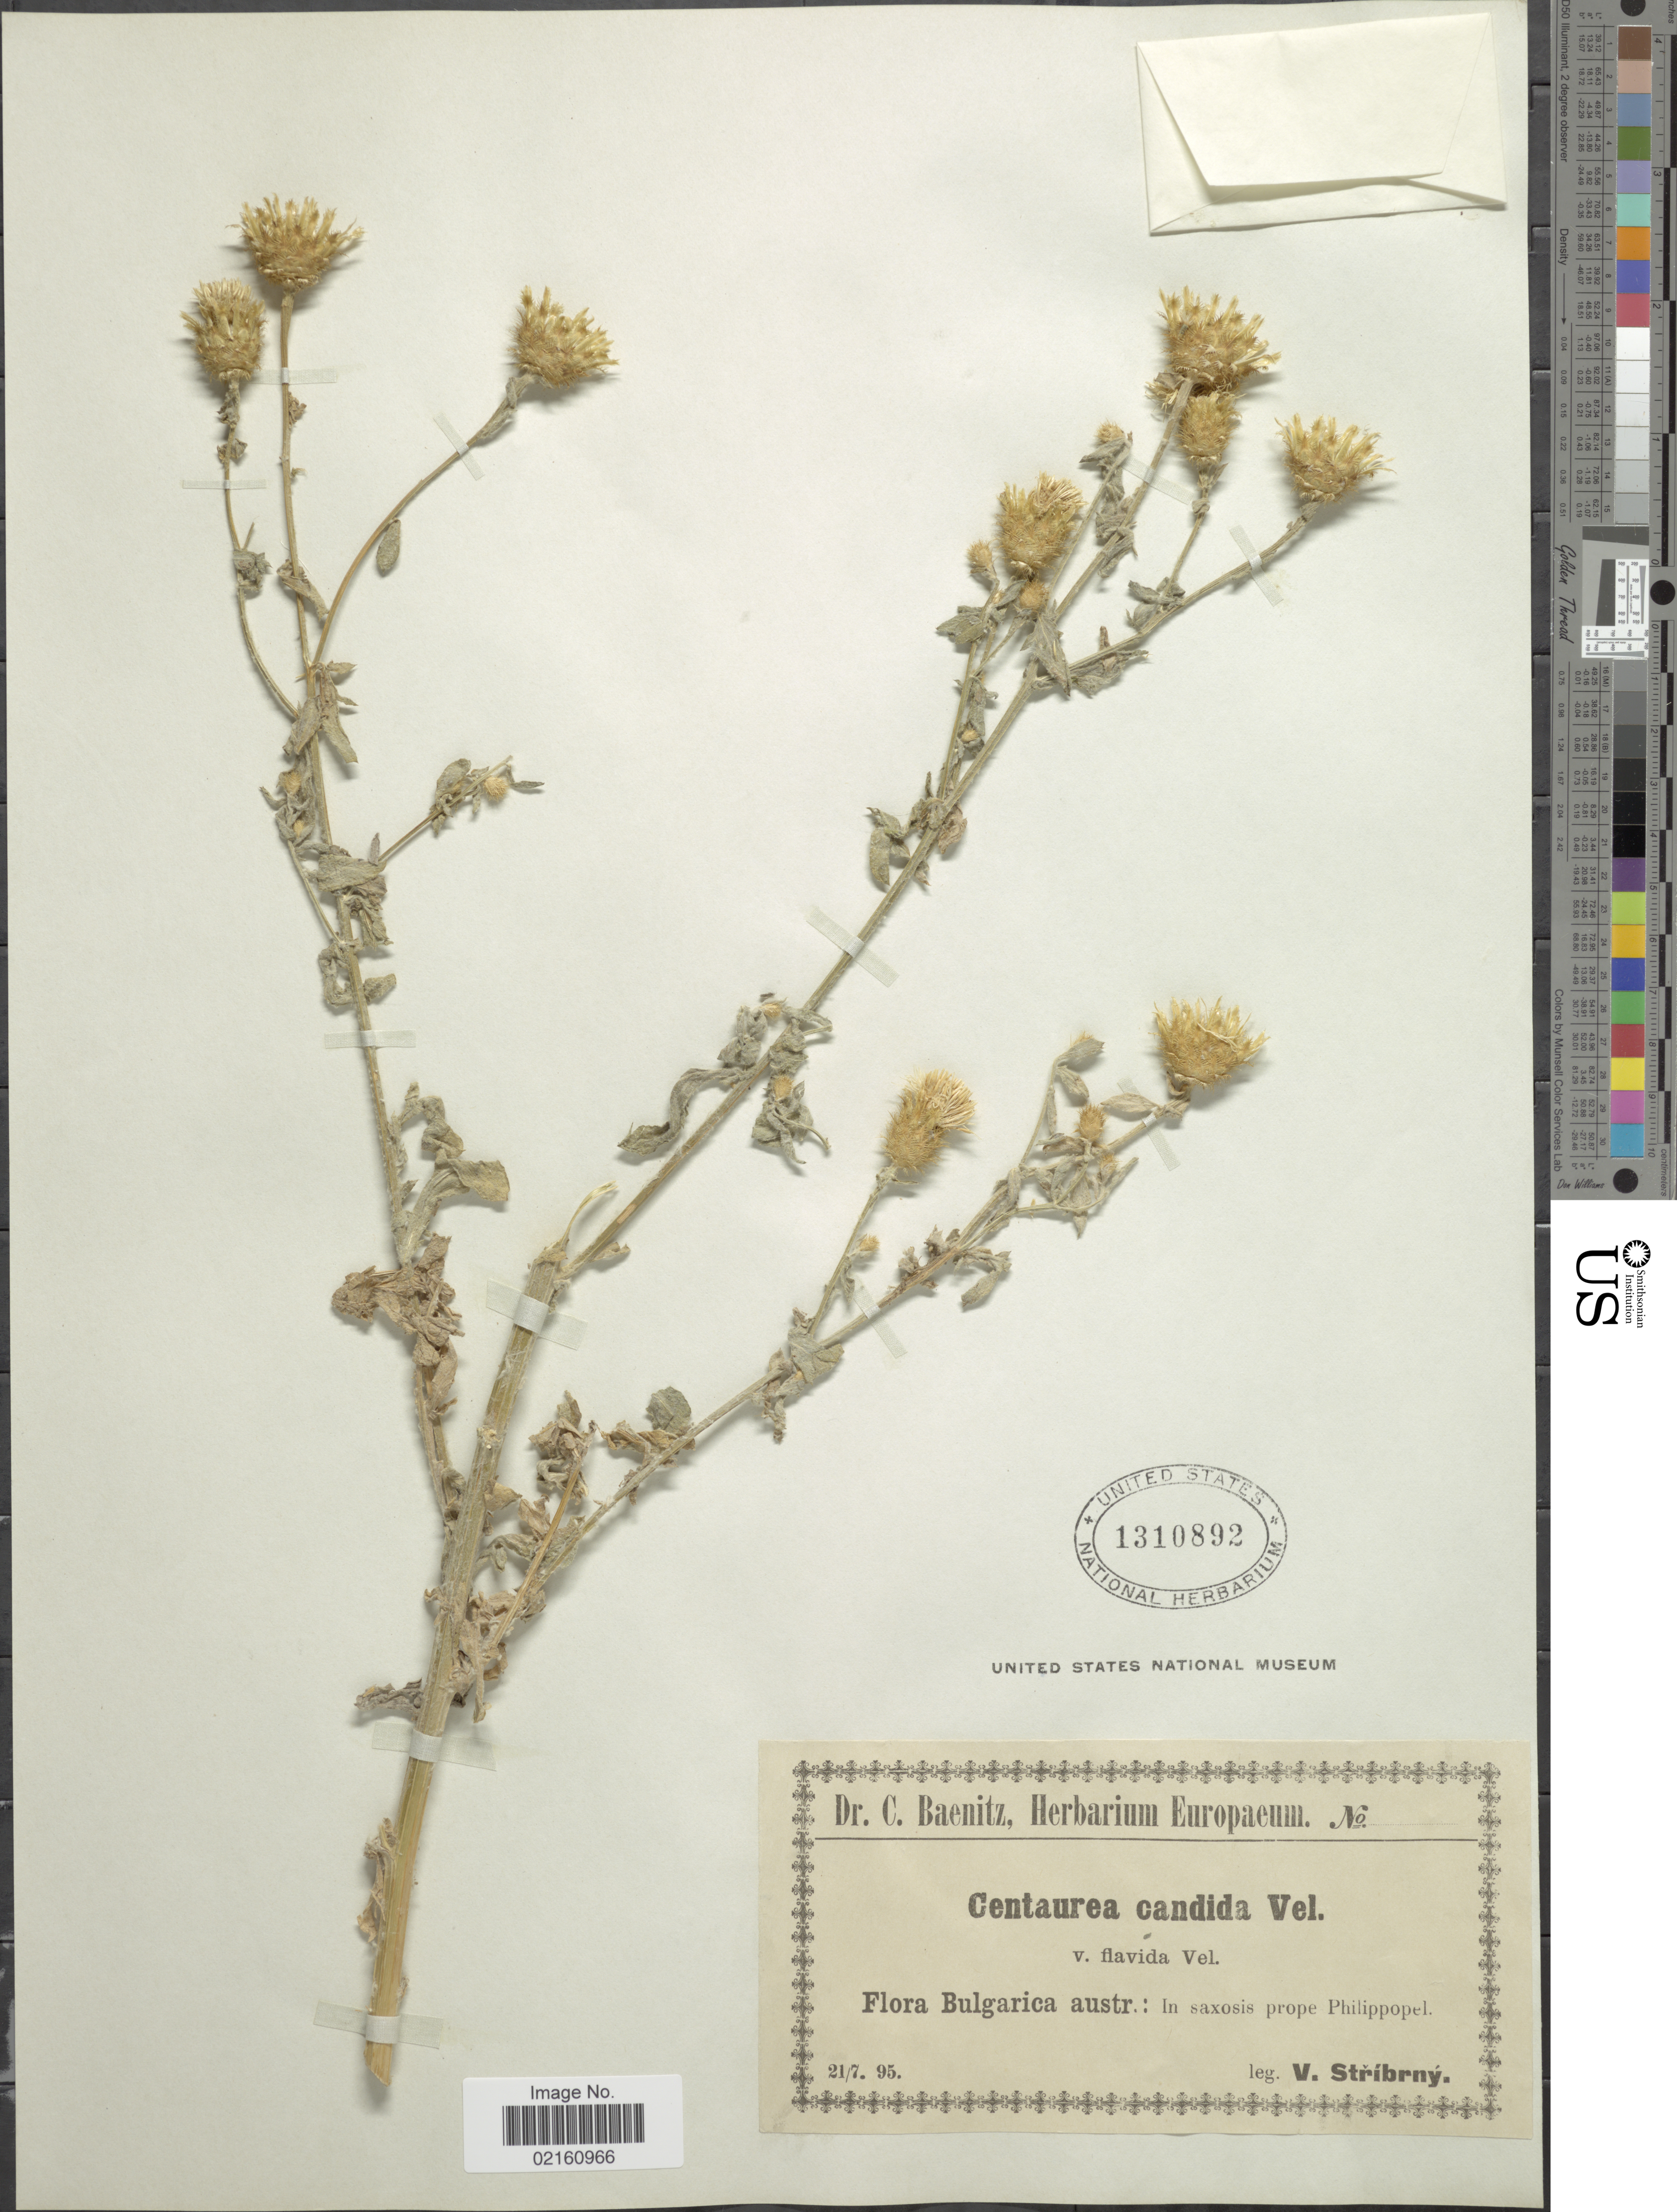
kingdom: Plantae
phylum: Tracheophyta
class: Magnoliopsida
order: Asterales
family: Asteraceae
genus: Centaurea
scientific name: Centaurea affinis subsp. candida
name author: (Velen.) Dostál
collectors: V. Stribrny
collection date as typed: Transcribed d/m/y: 21/7/95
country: Bulgaria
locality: Bulgarica austr., prope Philippopel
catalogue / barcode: US 1310892